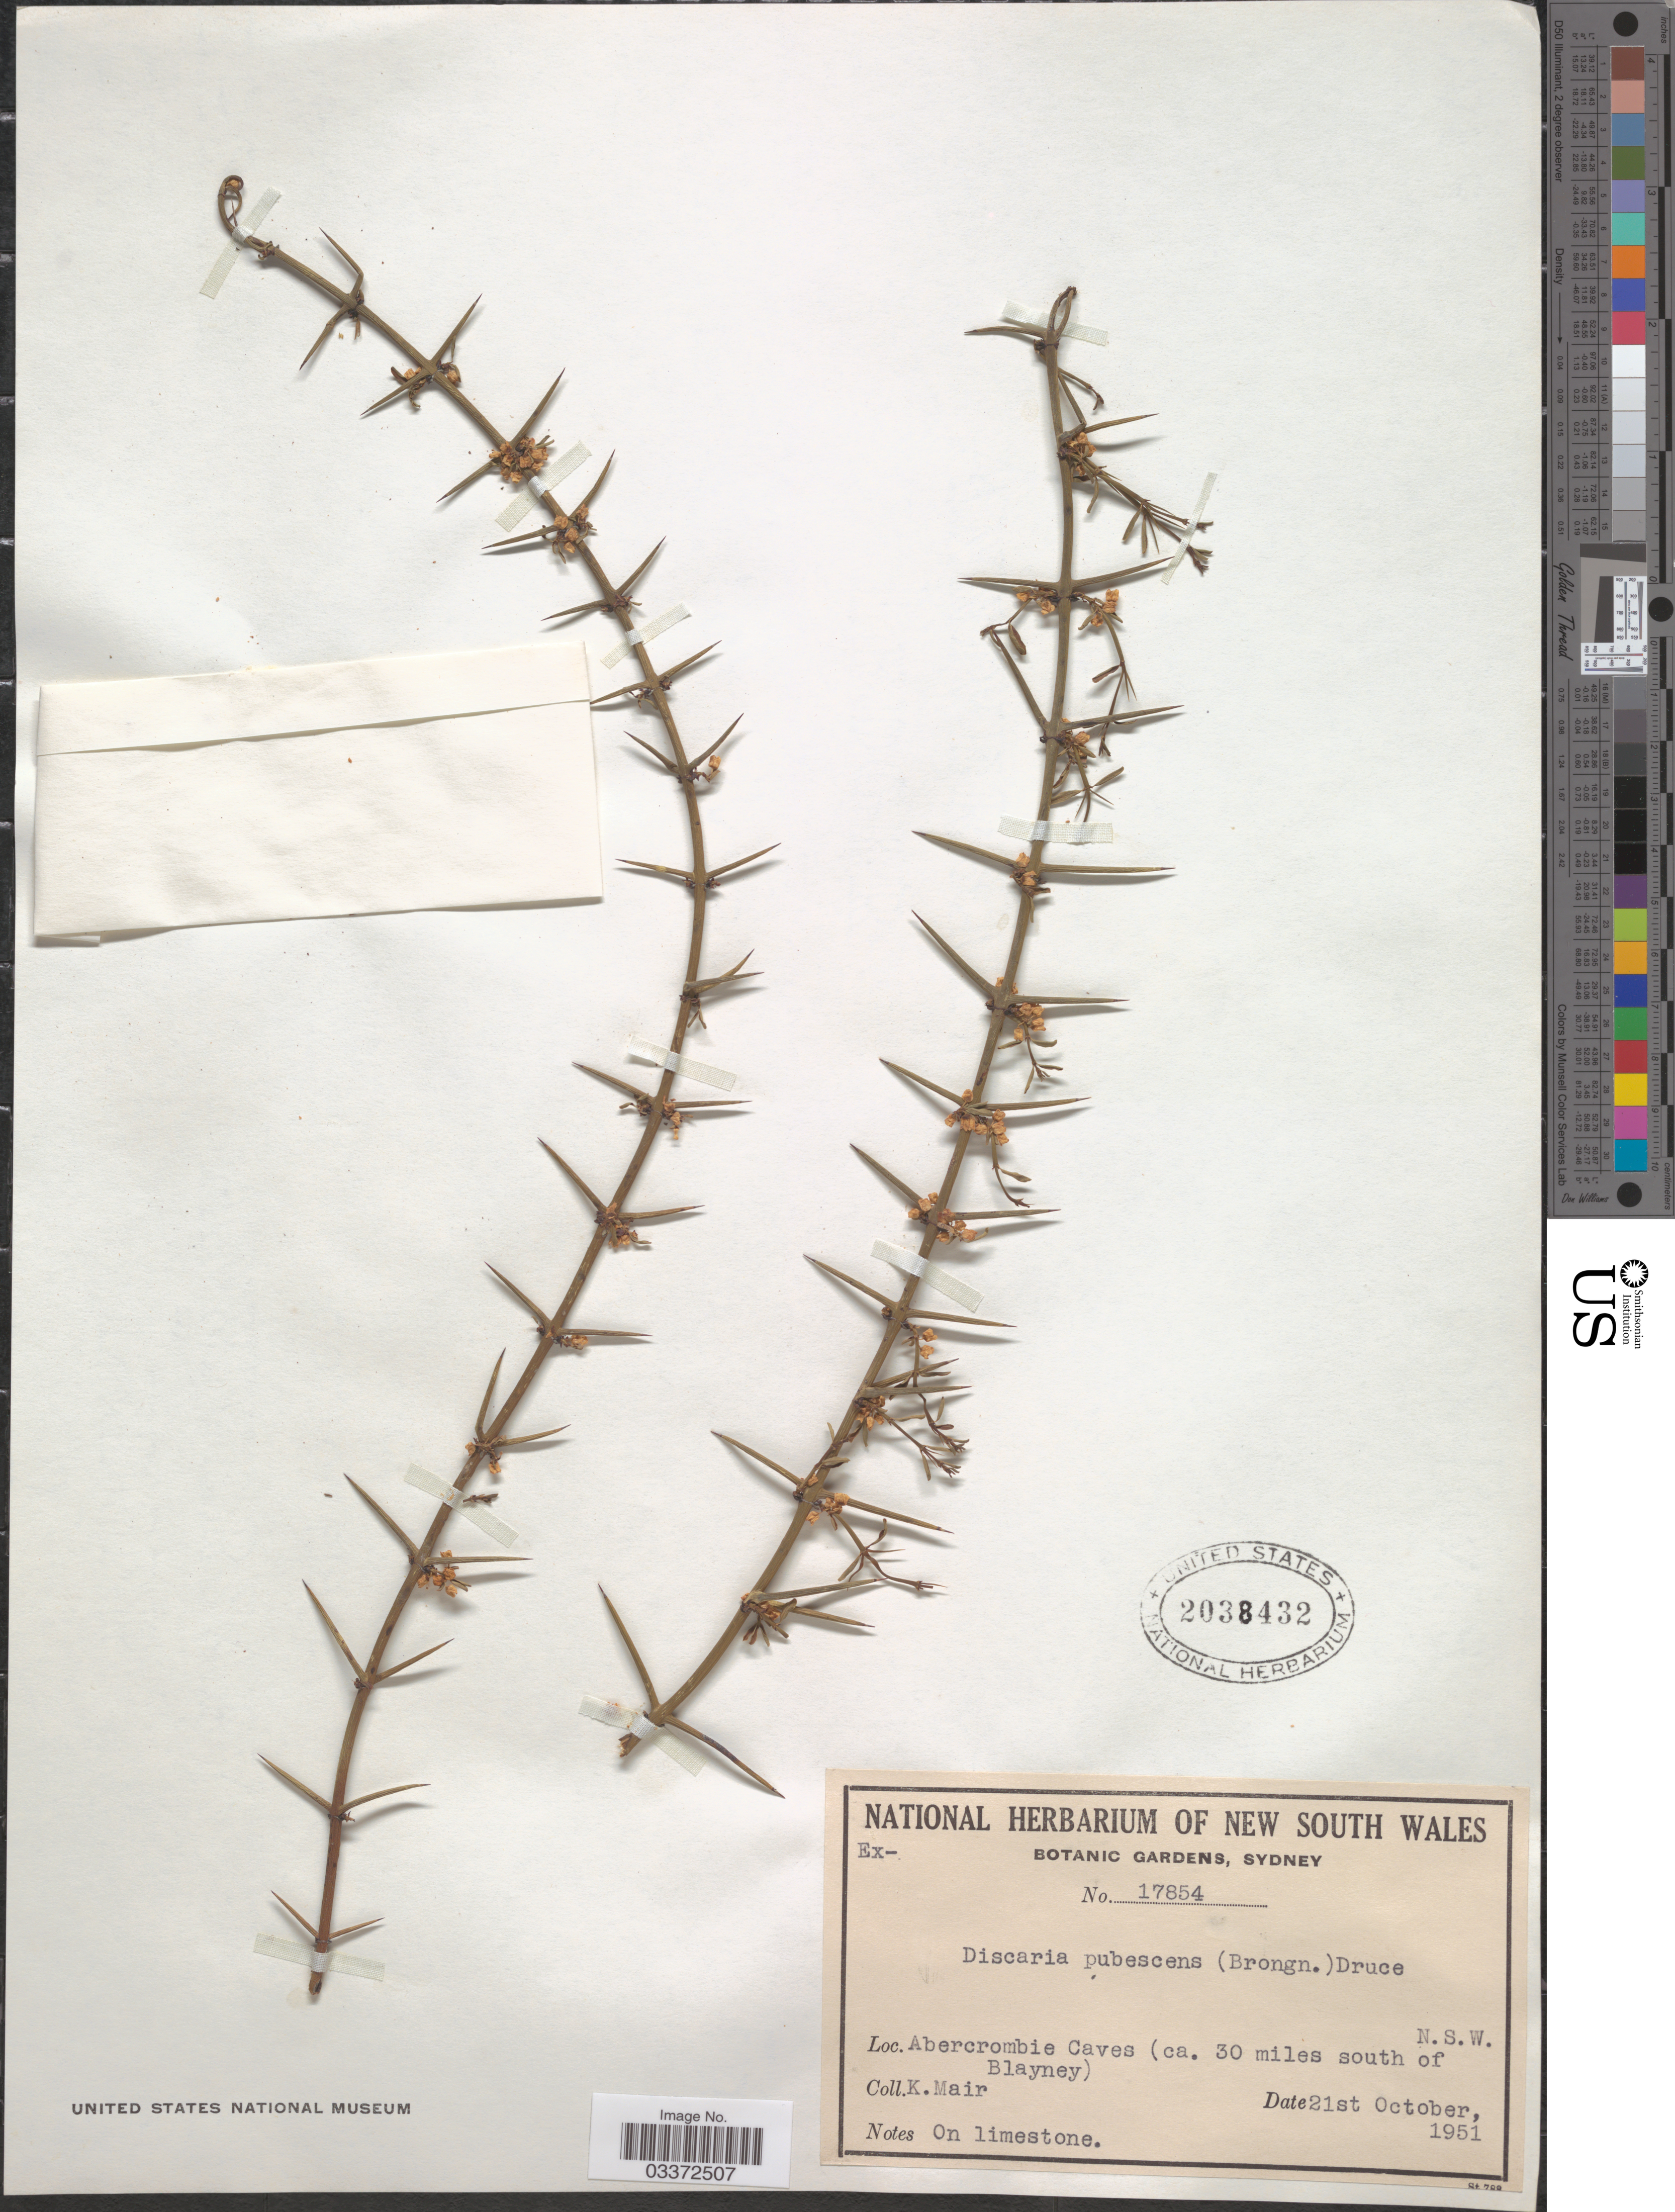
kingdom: Plantae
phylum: Tracheophyta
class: Magnoliopsida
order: Rosales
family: Rhamnaceae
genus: Discaria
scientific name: Discaria pubescens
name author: (Brongn.) Druce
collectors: K. Mair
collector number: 17854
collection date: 1951-10-21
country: Australia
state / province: New South Wales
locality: Abercrombie Caves (ca. 30 miles south of Blayney).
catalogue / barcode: US 2038432